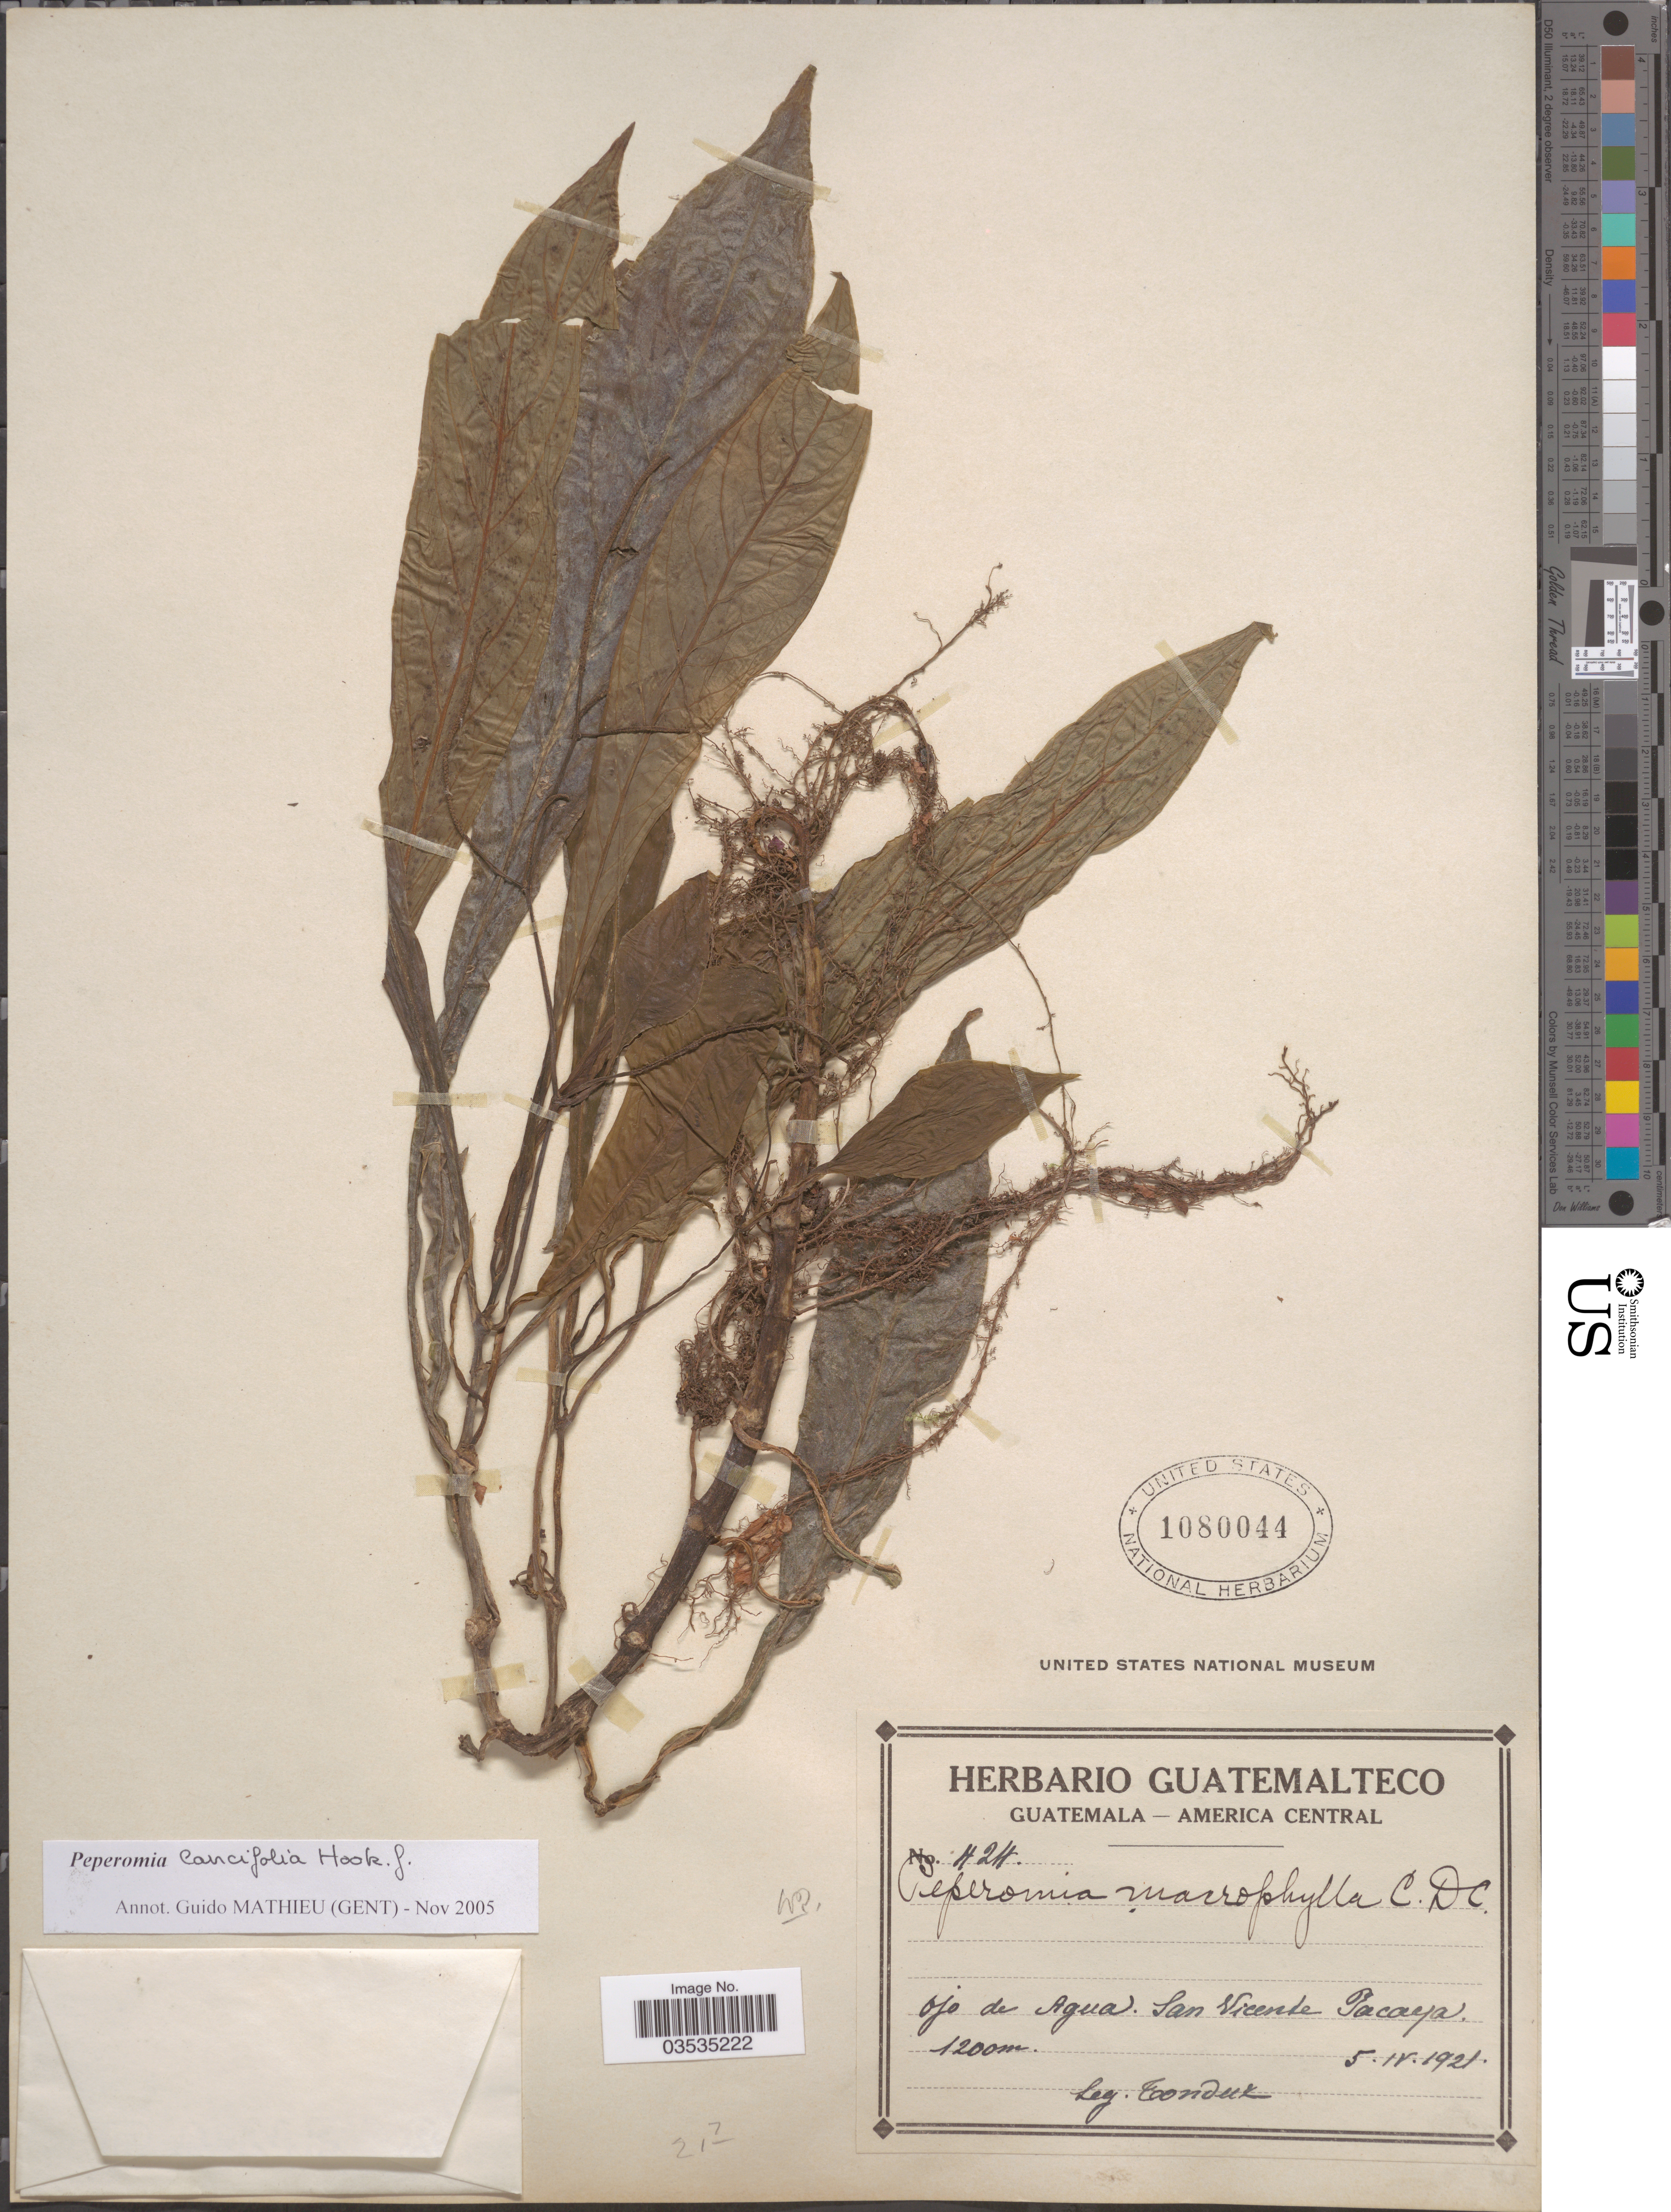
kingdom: Plantae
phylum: Tracheophyta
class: Magnoliopsida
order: Piperales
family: Piperaceae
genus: Peperomia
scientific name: Peperomia lancifolia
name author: Hook.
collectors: Tonduz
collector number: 424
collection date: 1921-04-05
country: Guatemala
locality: Ojo de Agua. San Vicente Payaca.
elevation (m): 1200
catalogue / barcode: US 1080044